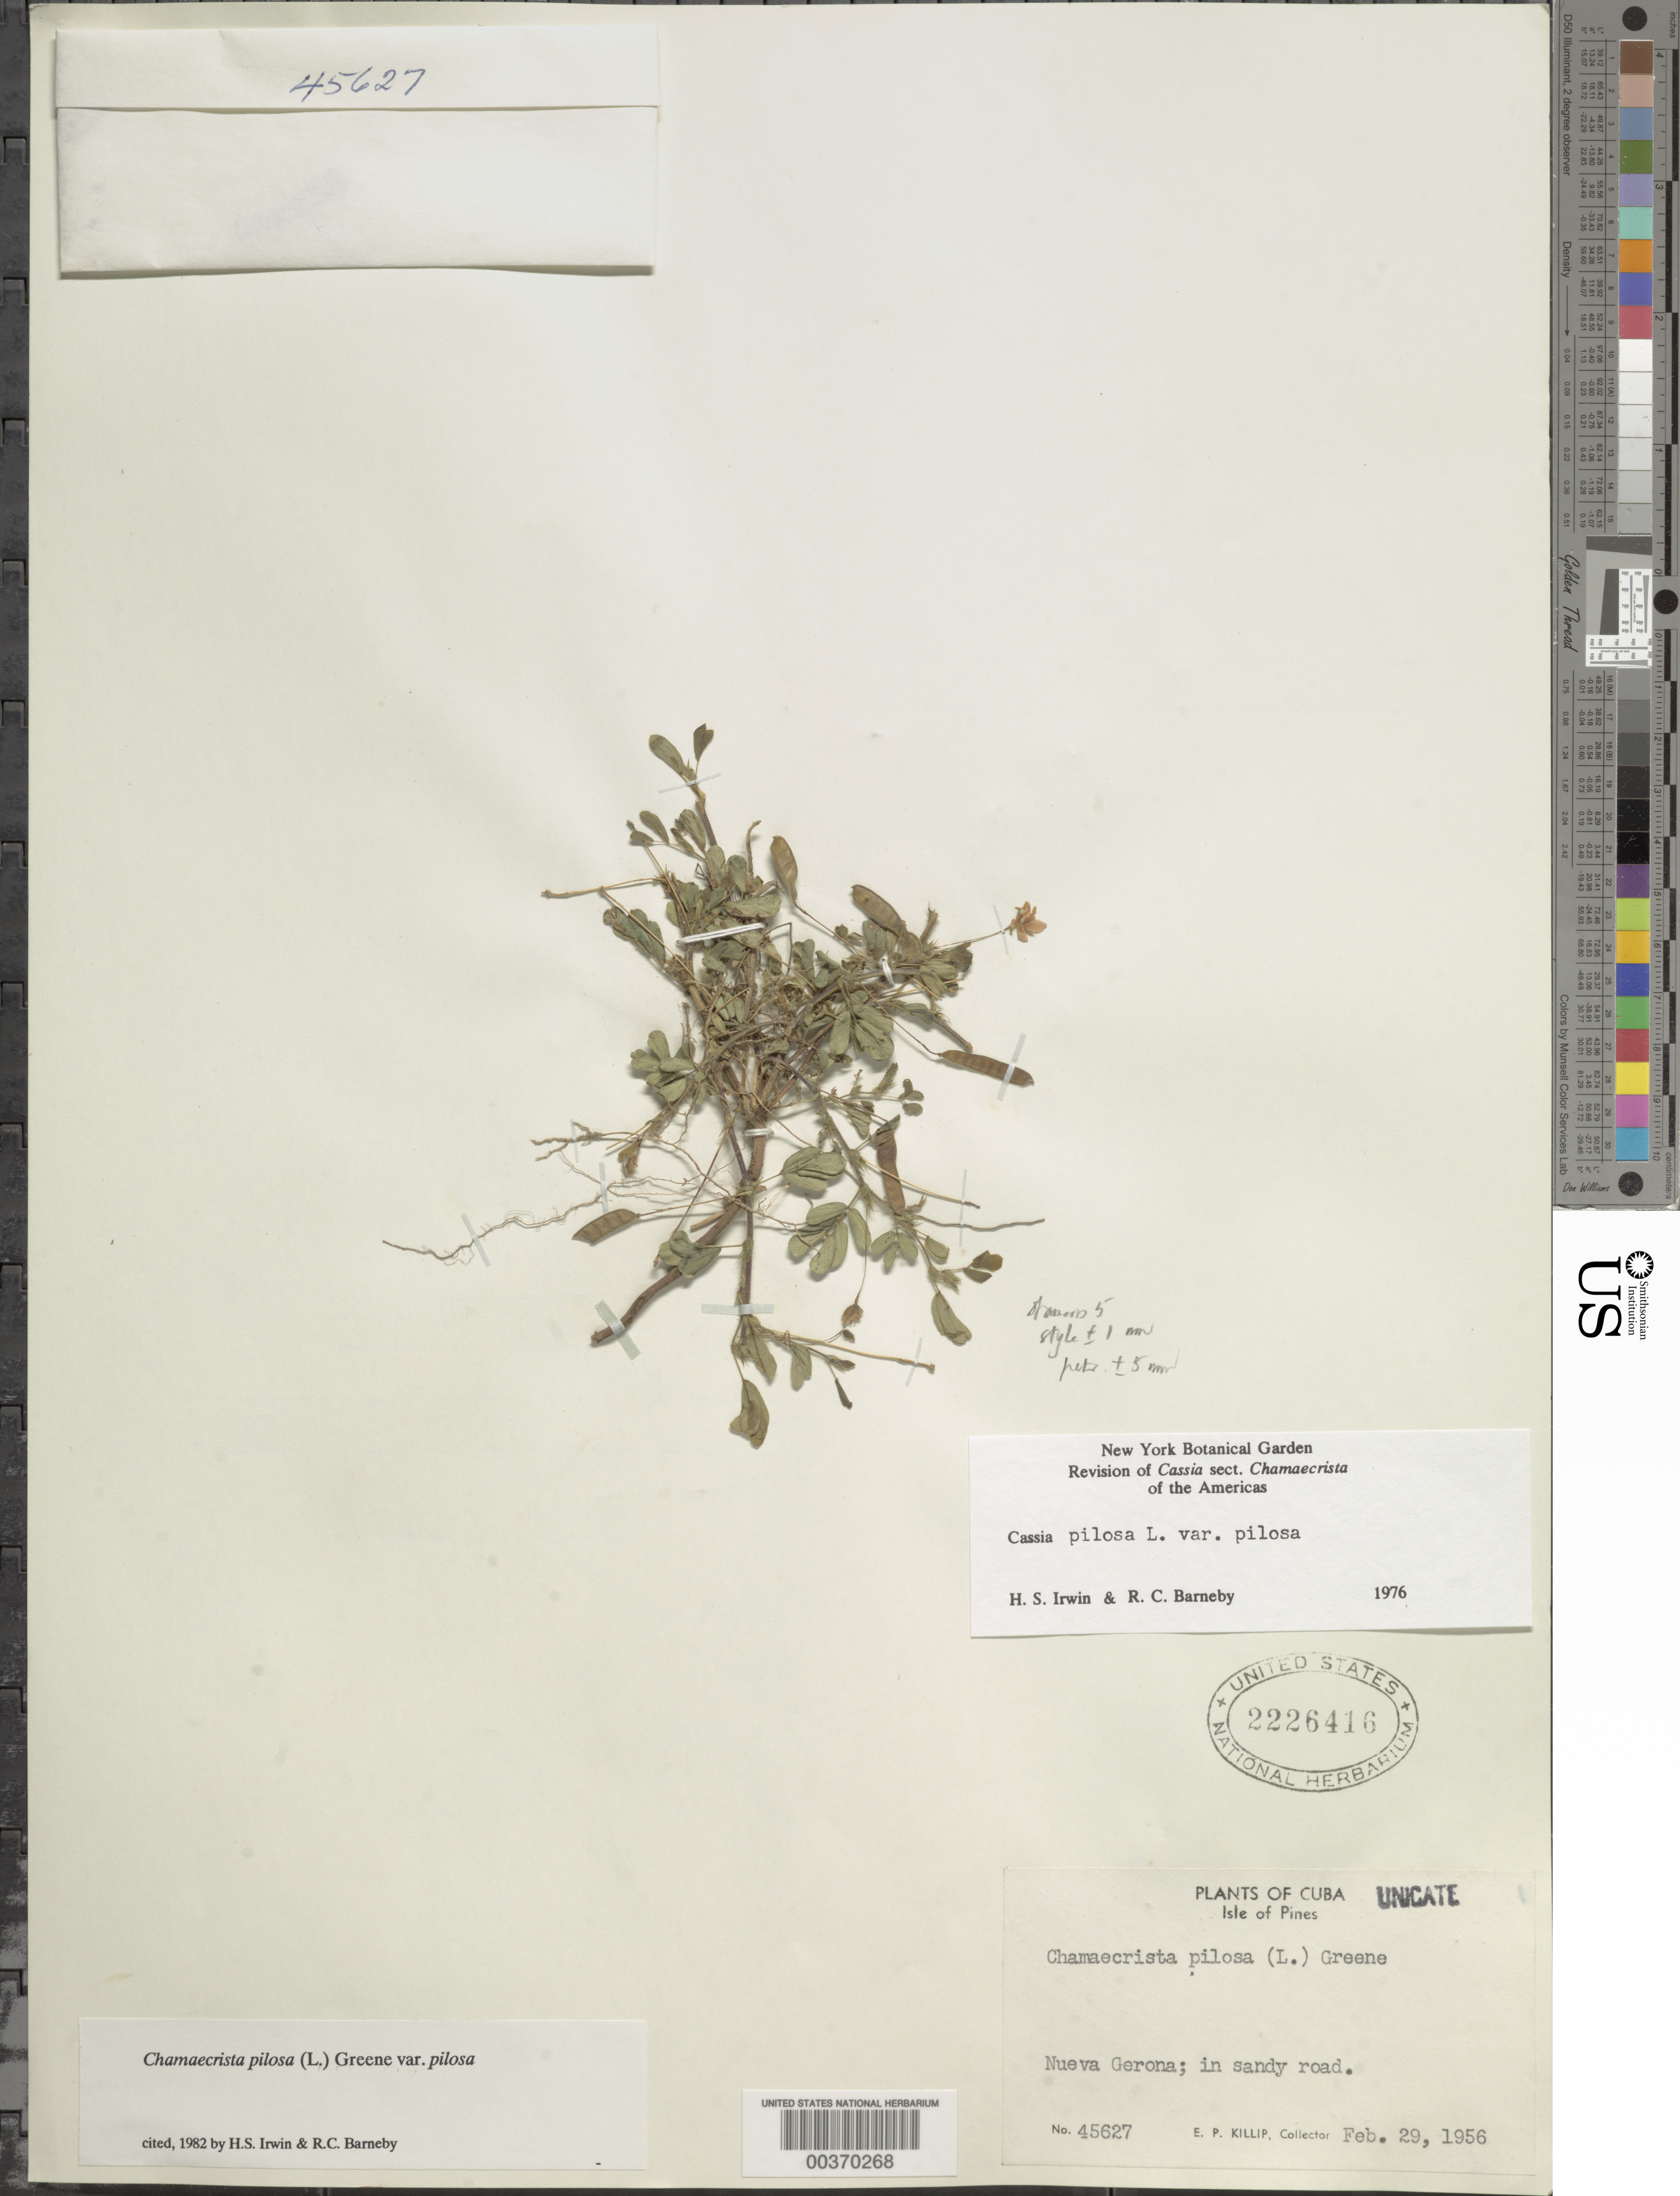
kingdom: Plantae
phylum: Tracheophyta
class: Magnoliopsida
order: Fabales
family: Fabaceae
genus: Chamaecrista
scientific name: Chamaecrista pilosa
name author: (L.) Greene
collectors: E. P. Killip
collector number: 45627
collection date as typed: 29 Feb 1956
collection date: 1956-02-29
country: Cuba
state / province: Isla de La Juventud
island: Isla de La Juventud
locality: Nueva gerona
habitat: In sandy road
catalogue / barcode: US 2226416